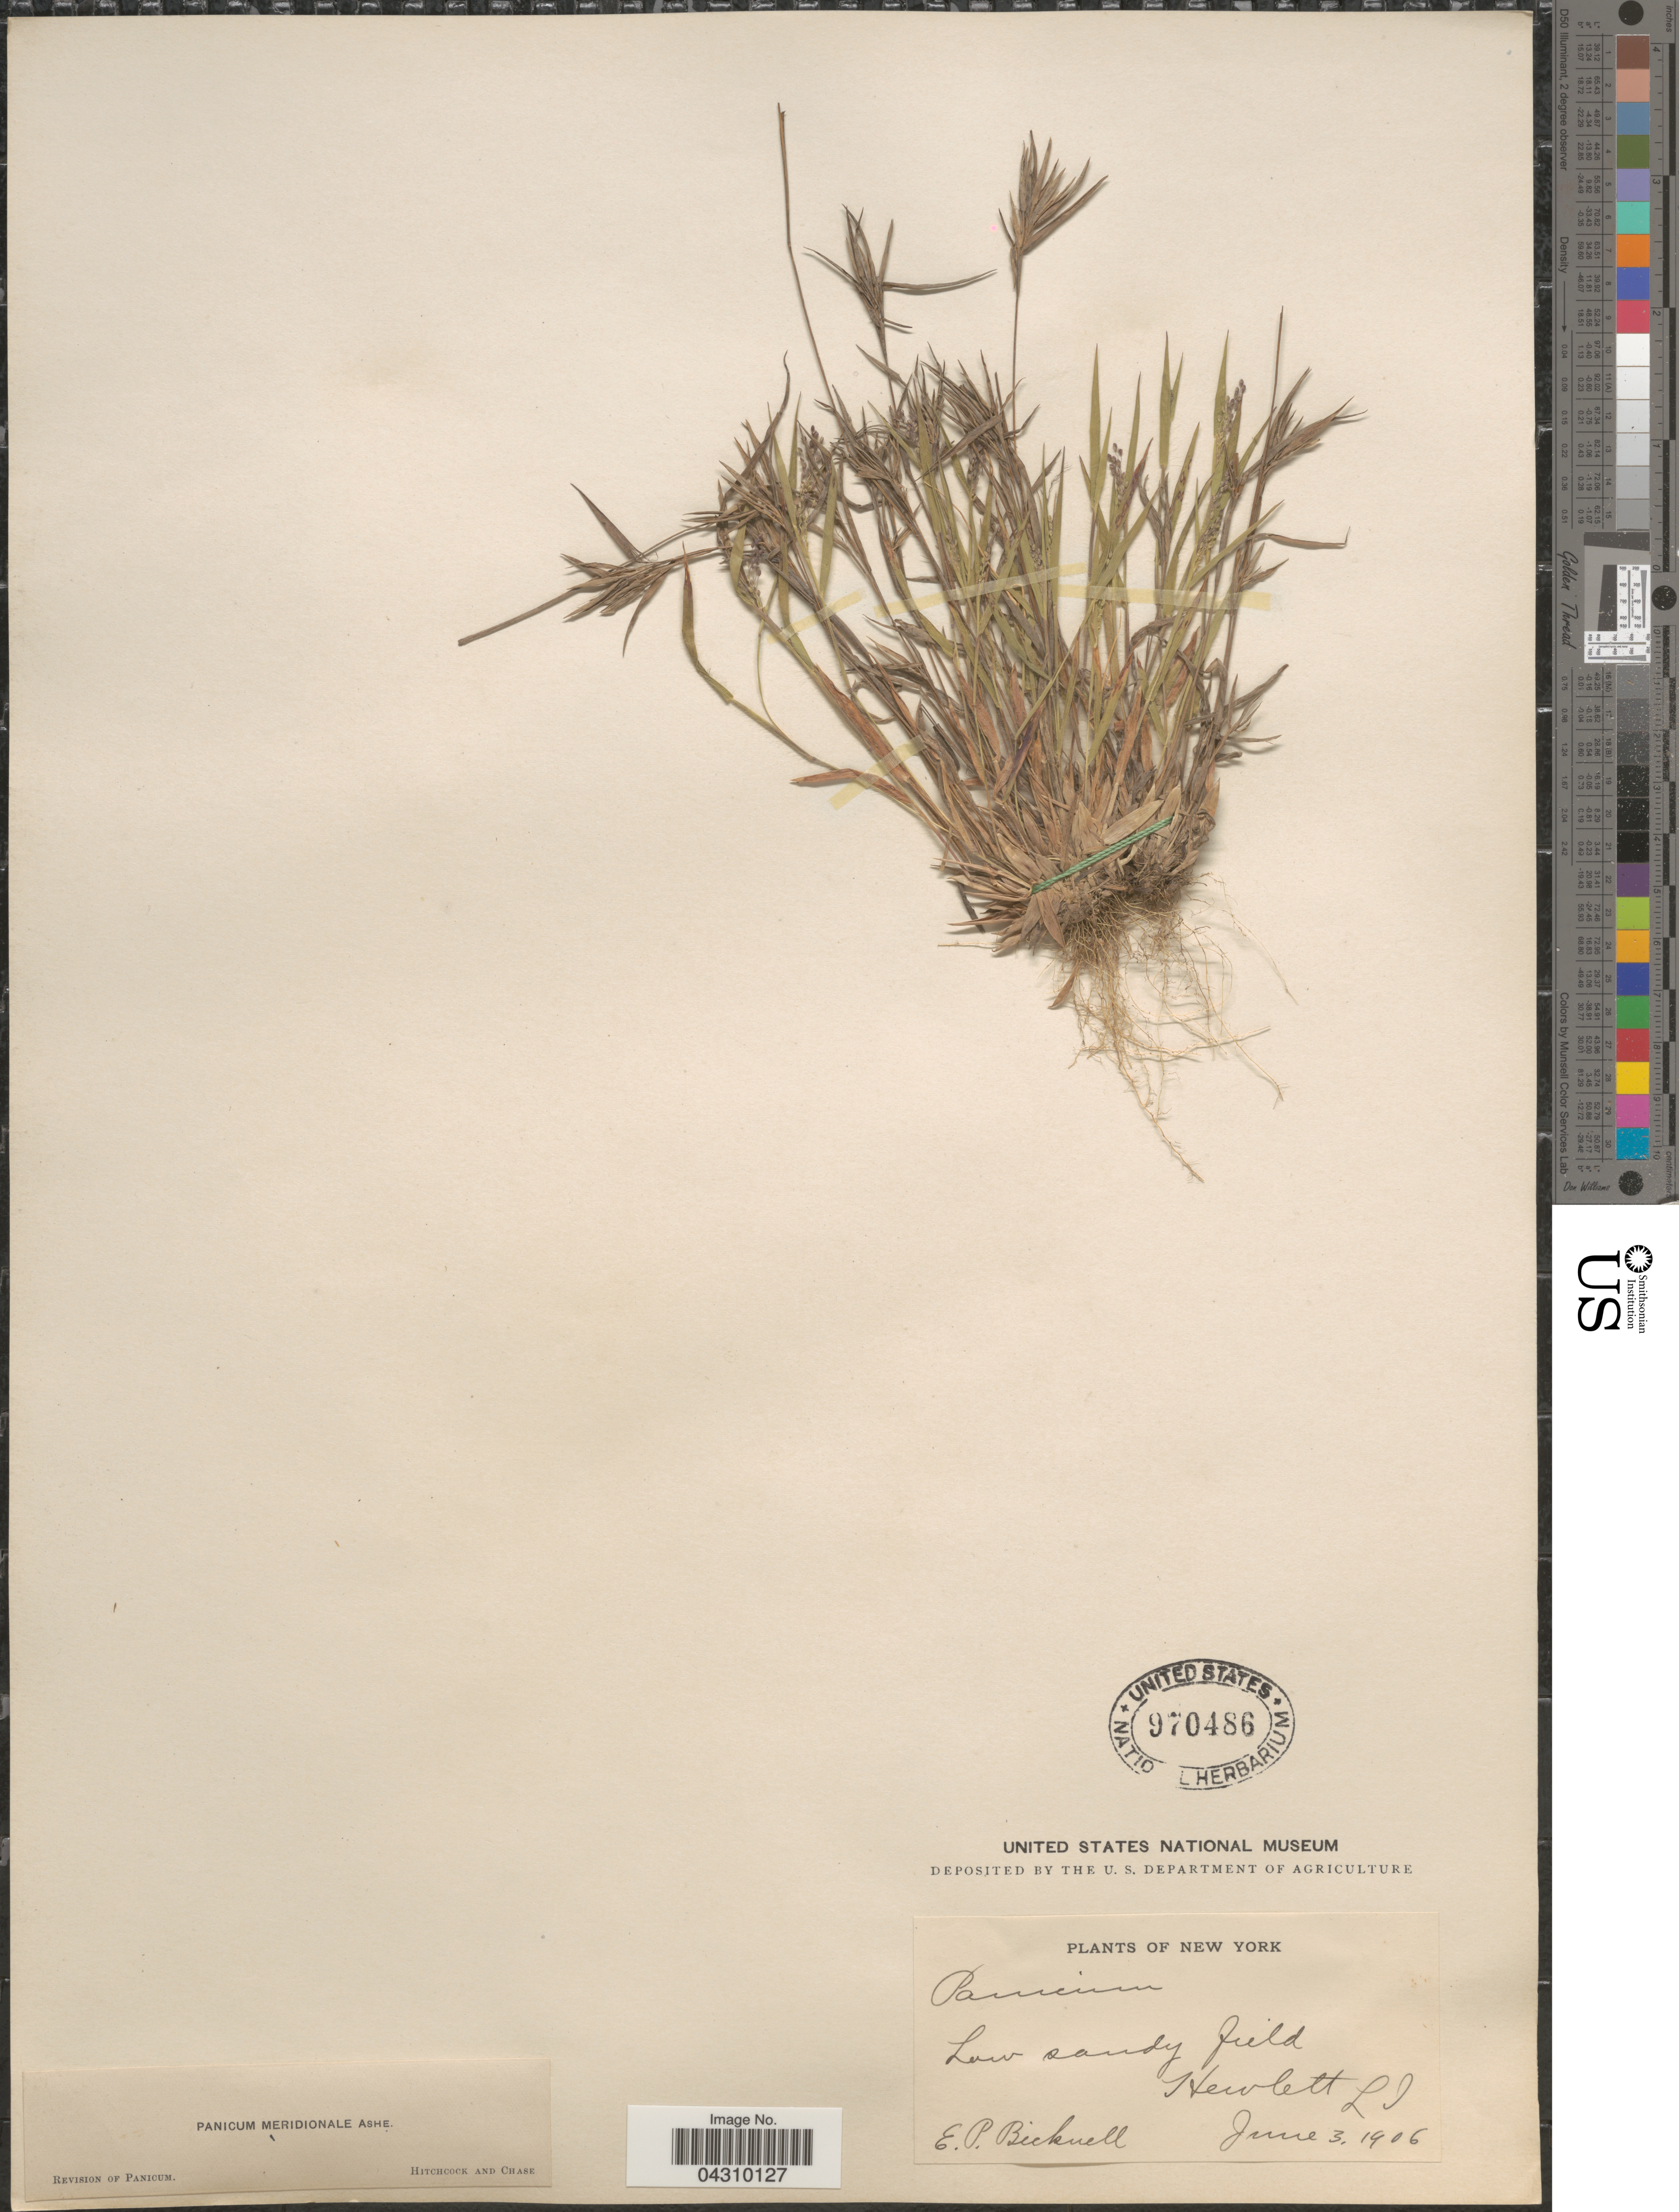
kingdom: Plantae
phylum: Tracheophyta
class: Liliopsida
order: Poales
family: Poaceae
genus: Dichanthelium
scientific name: Dichanthelium acuminatum var. acuminatum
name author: (Sw.) Gould & C.A. Clark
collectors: E. P. Bicknell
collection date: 1906-06-03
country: United States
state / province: New York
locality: Low sandy field Hewlett L. I.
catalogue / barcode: US 970486